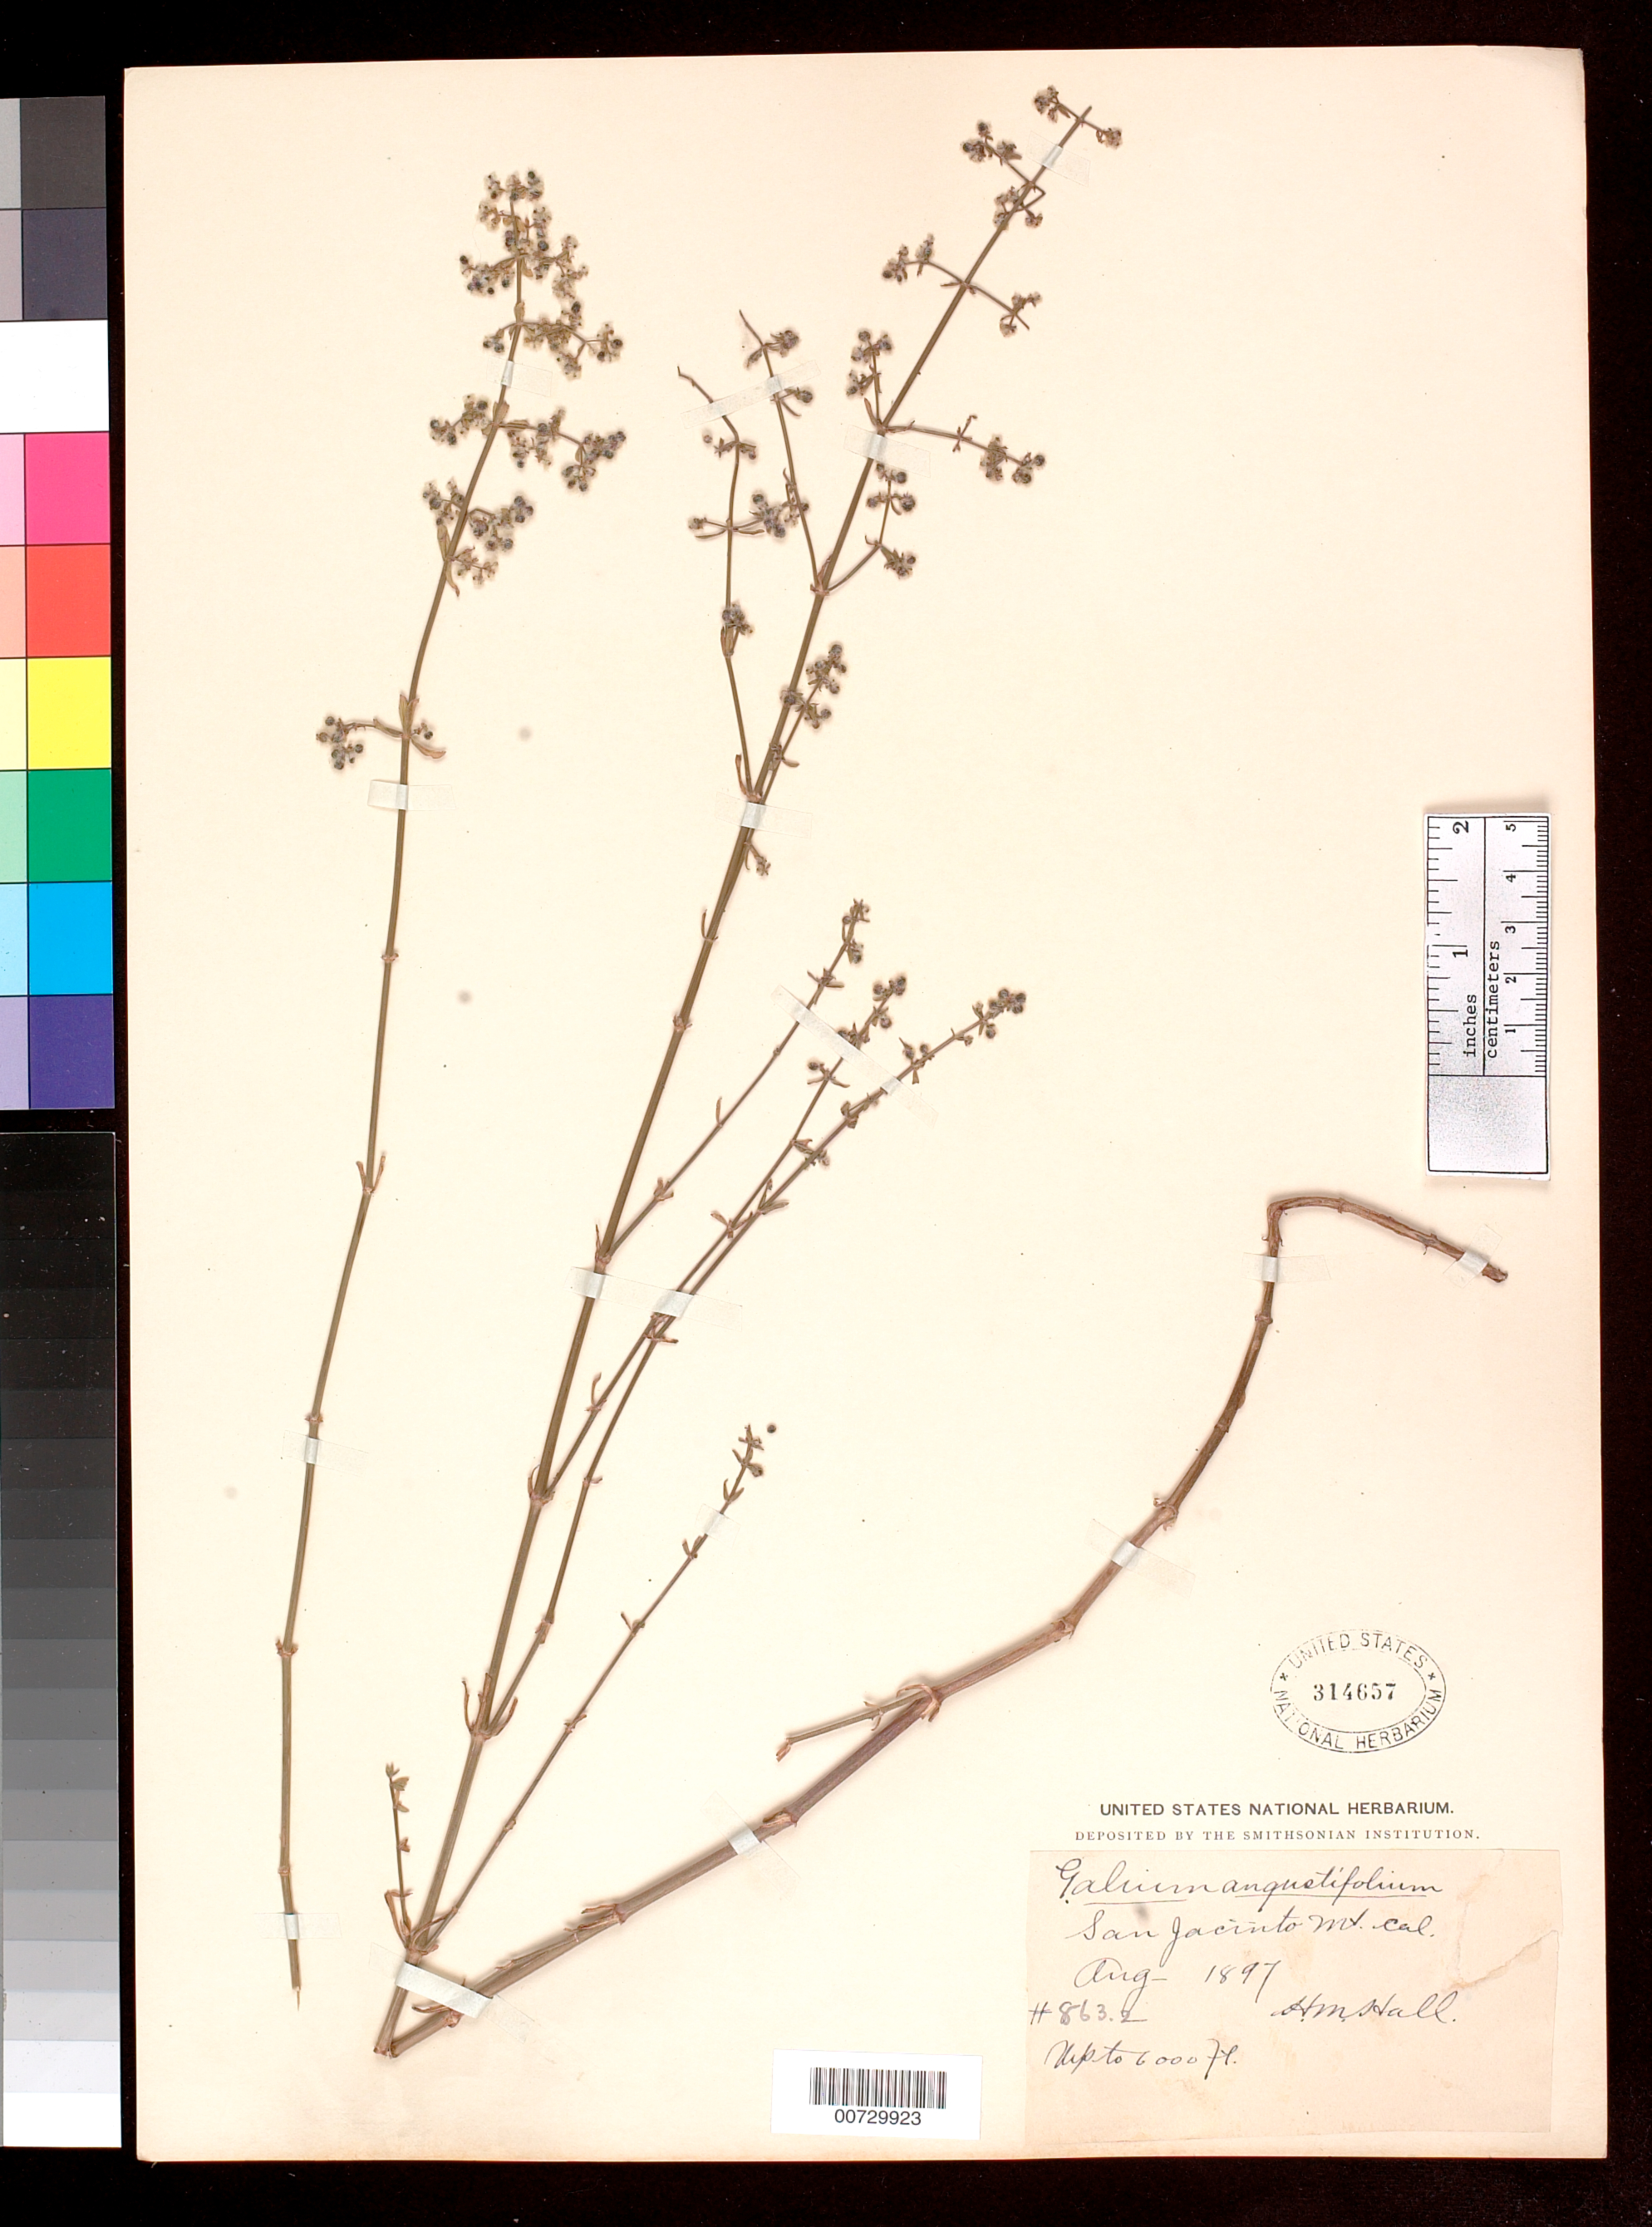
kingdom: Plantae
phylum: Tracheophyta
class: Magnoliopsida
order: Gentianales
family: Rubiaceae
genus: Galium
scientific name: Galium angustifolium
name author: Nutt.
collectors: H. M. Hall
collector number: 863.2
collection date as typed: Aug 1897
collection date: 1897-08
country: United States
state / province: California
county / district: Riverside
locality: San Jacinto Mts.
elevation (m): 1829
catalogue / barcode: US 314657